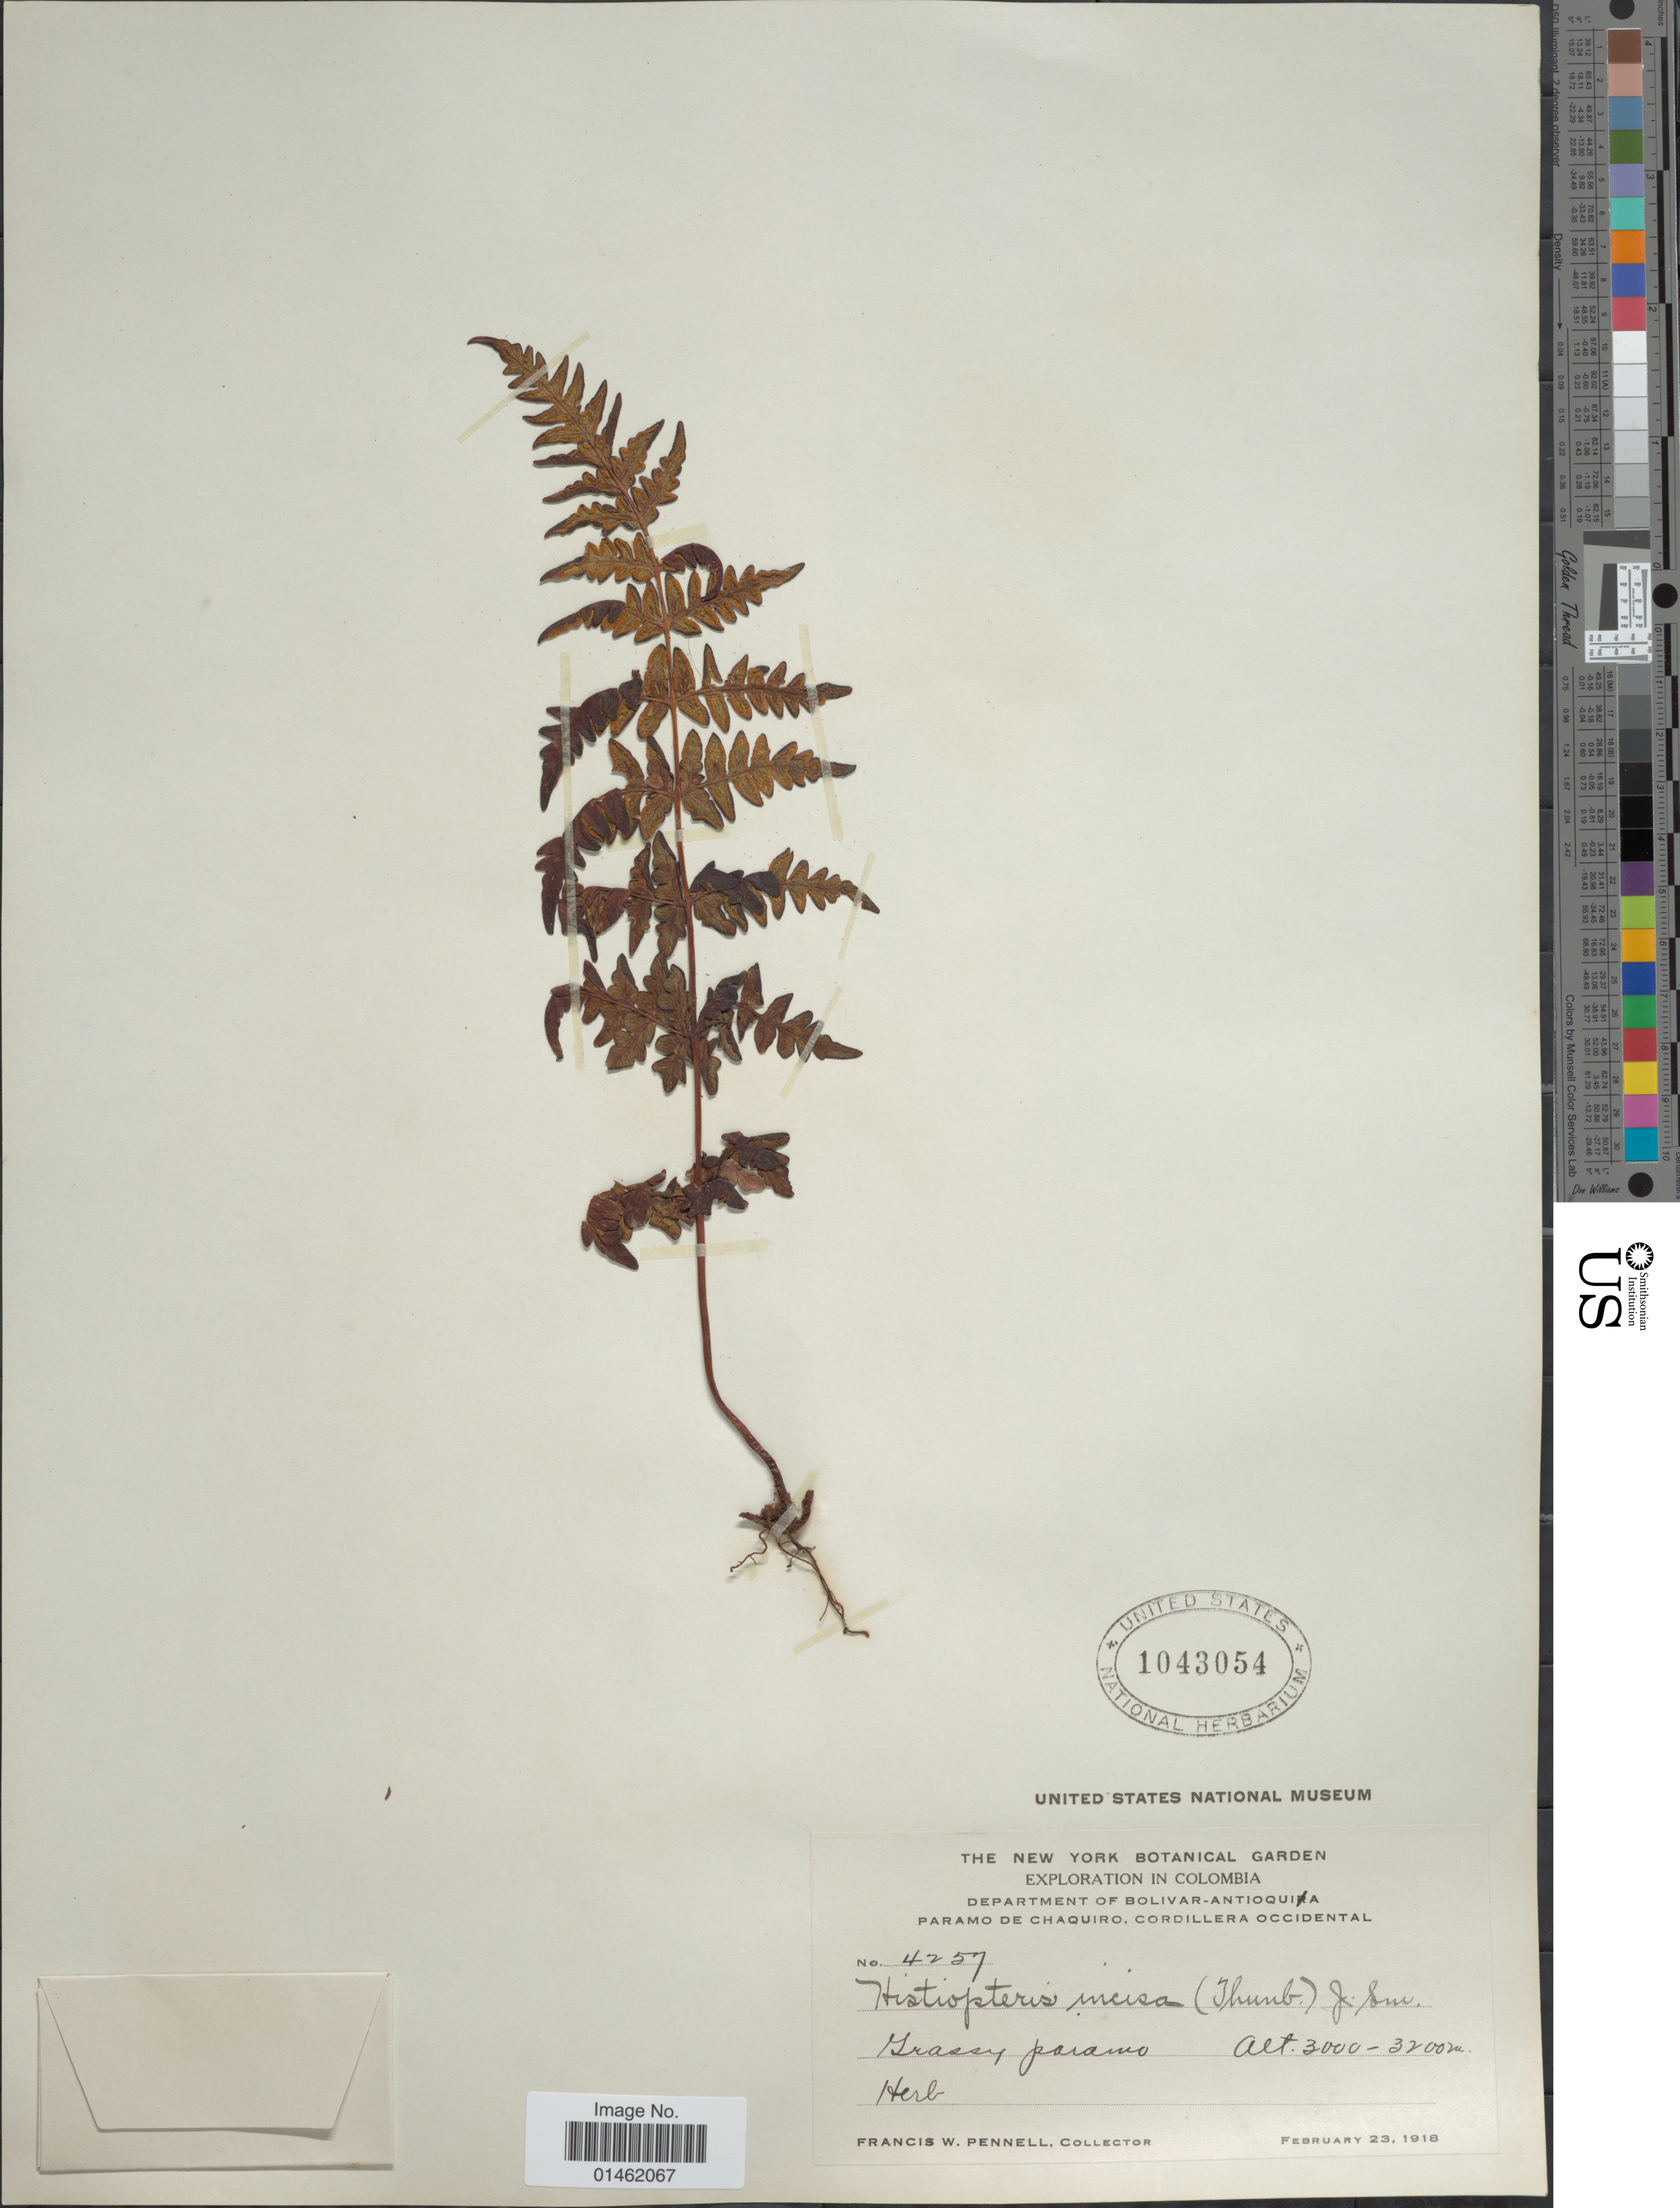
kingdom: Plantae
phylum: Tracheophyta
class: Polypodiopsida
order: Polypodiales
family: Dennstaedtiaceae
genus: Histiopteris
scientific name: Histiopteris incisa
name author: (Thunb.) J. Sm.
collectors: F. W. Pennell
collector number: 4257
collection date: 1918-02-23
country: Colombia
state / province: Antioquia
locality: Department of Bolivar-Antioquia paramo de Chaquiro, cordillera occidental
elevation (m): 3000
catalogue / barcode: US 1043054